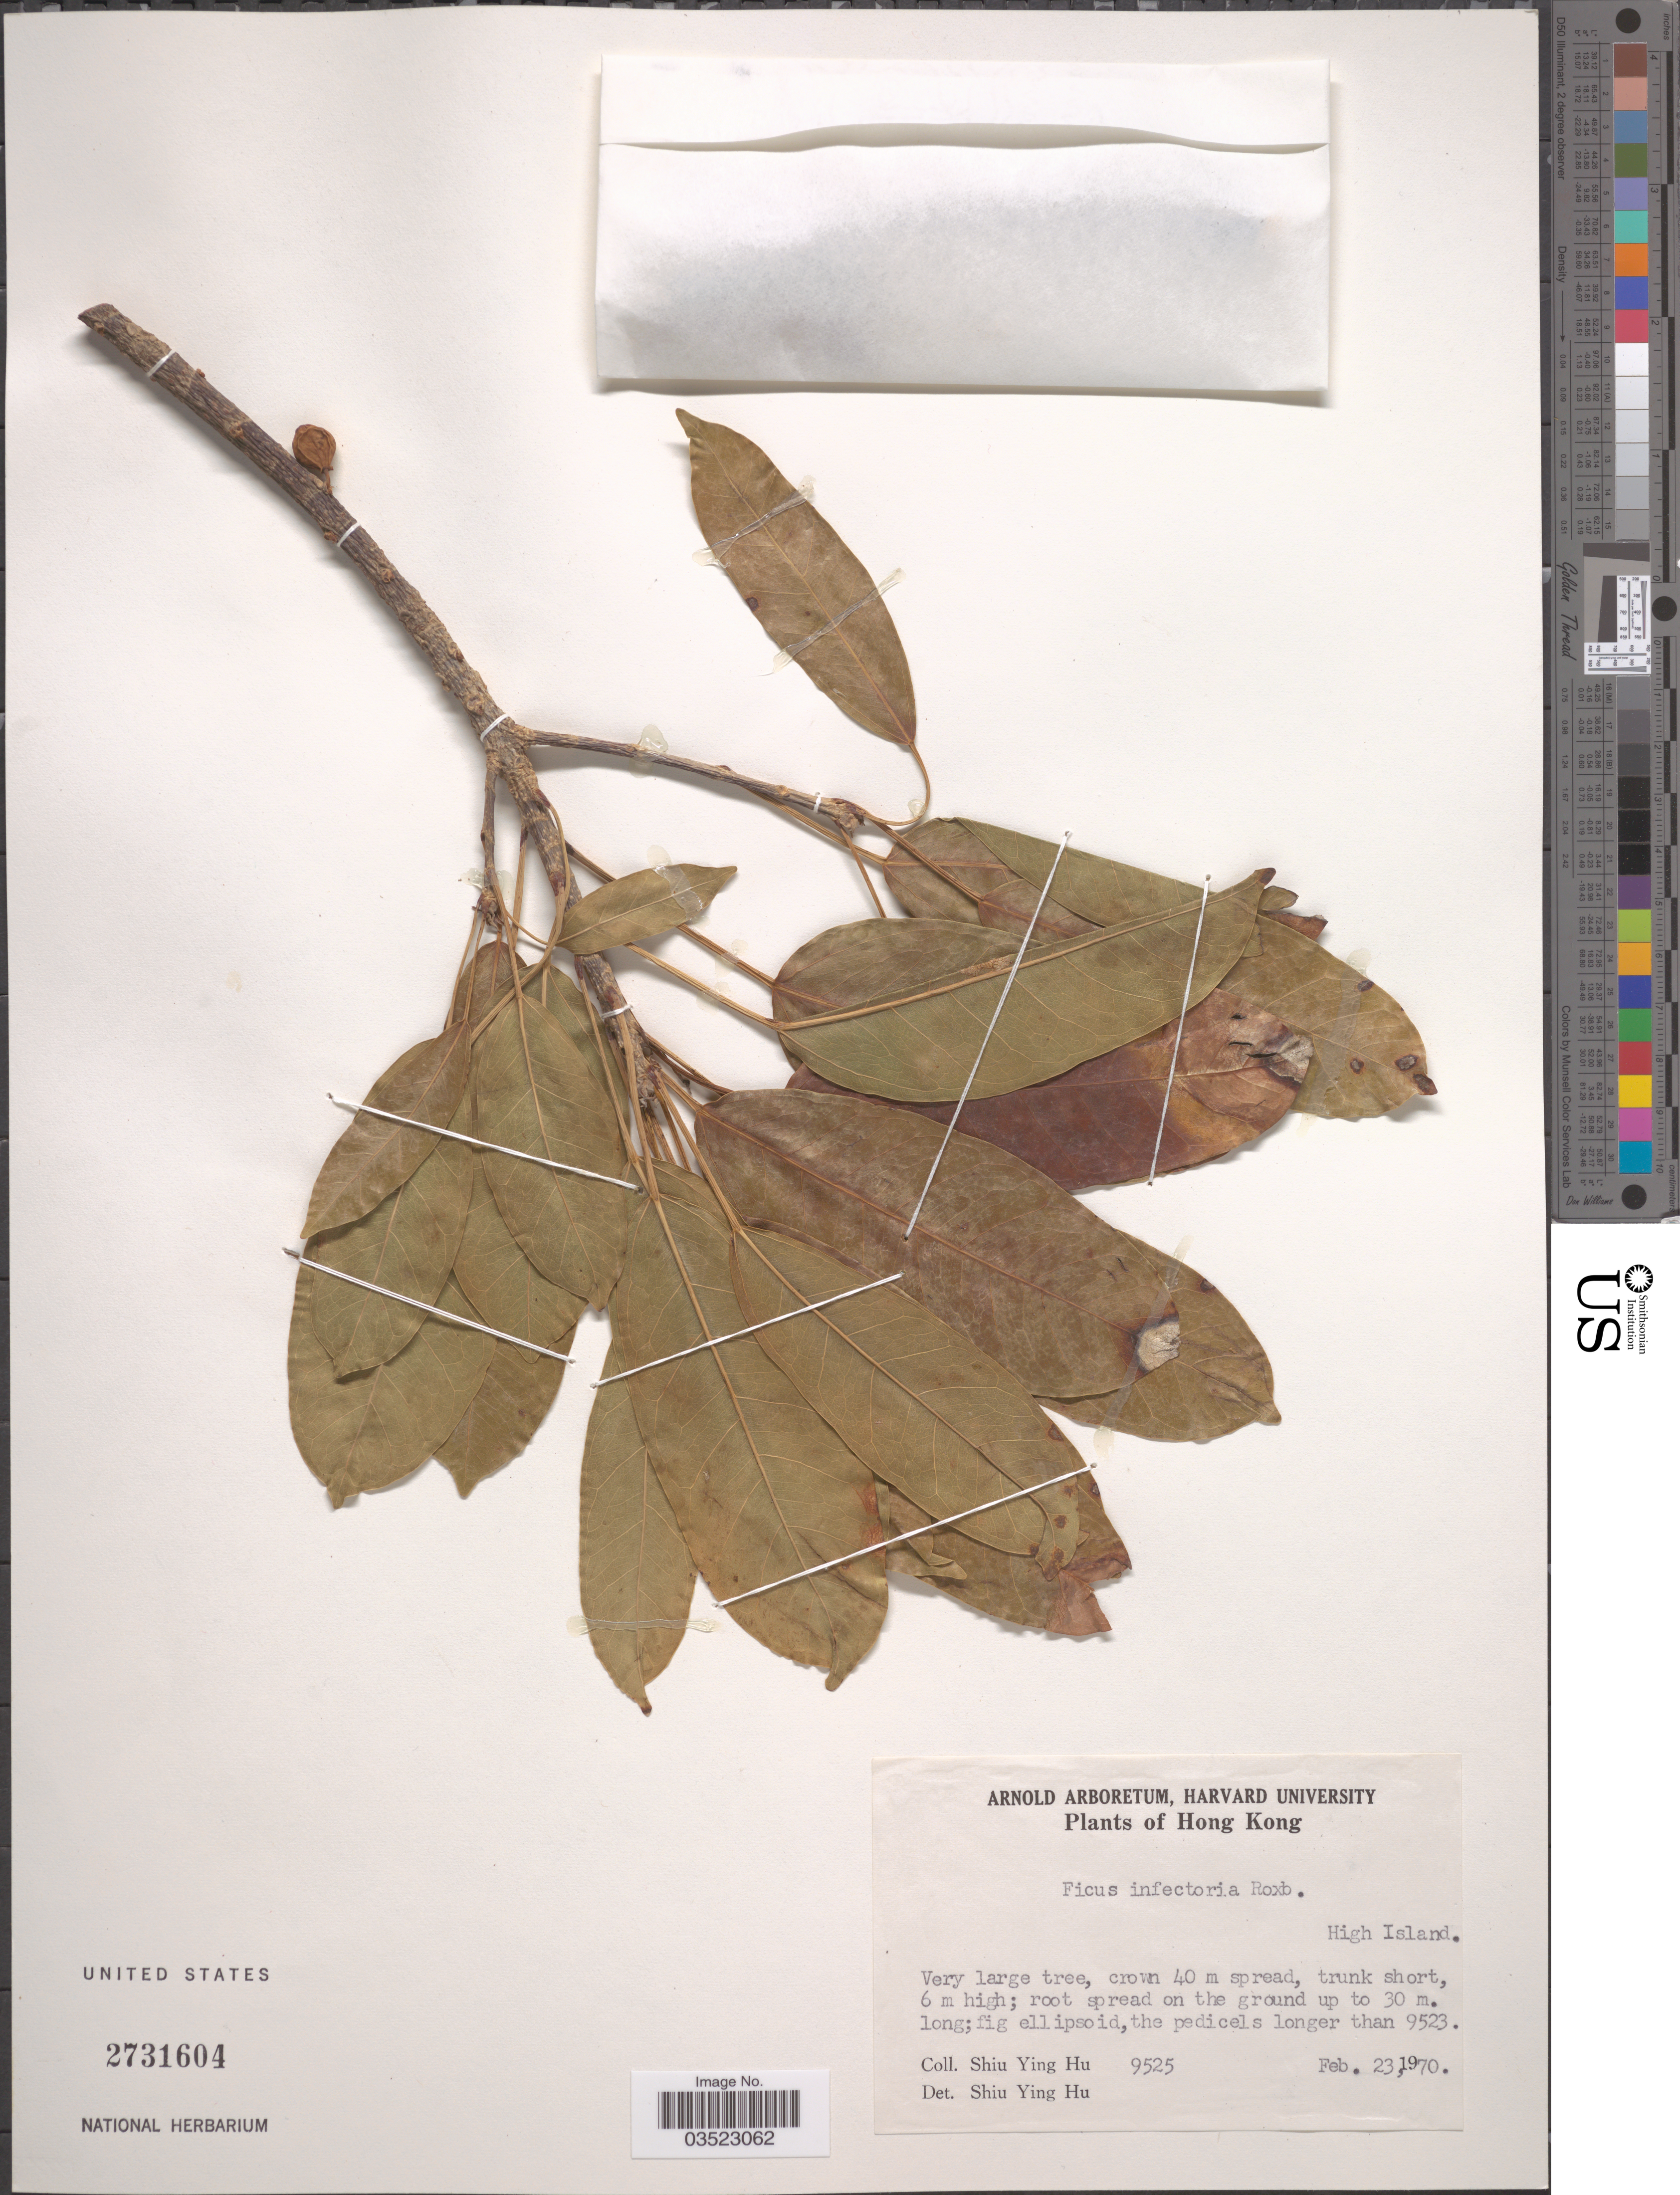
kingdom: Plantae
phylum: Tracheophyta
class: Magnoliopsida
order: Rosales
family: Moraceae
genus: Ficus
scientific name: Ficus virens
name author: Aiton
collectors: S. Y. Hu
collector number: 9525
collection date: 1970-02-23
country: China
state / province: Hong Kong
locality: High Island.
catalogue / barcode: US 2731604